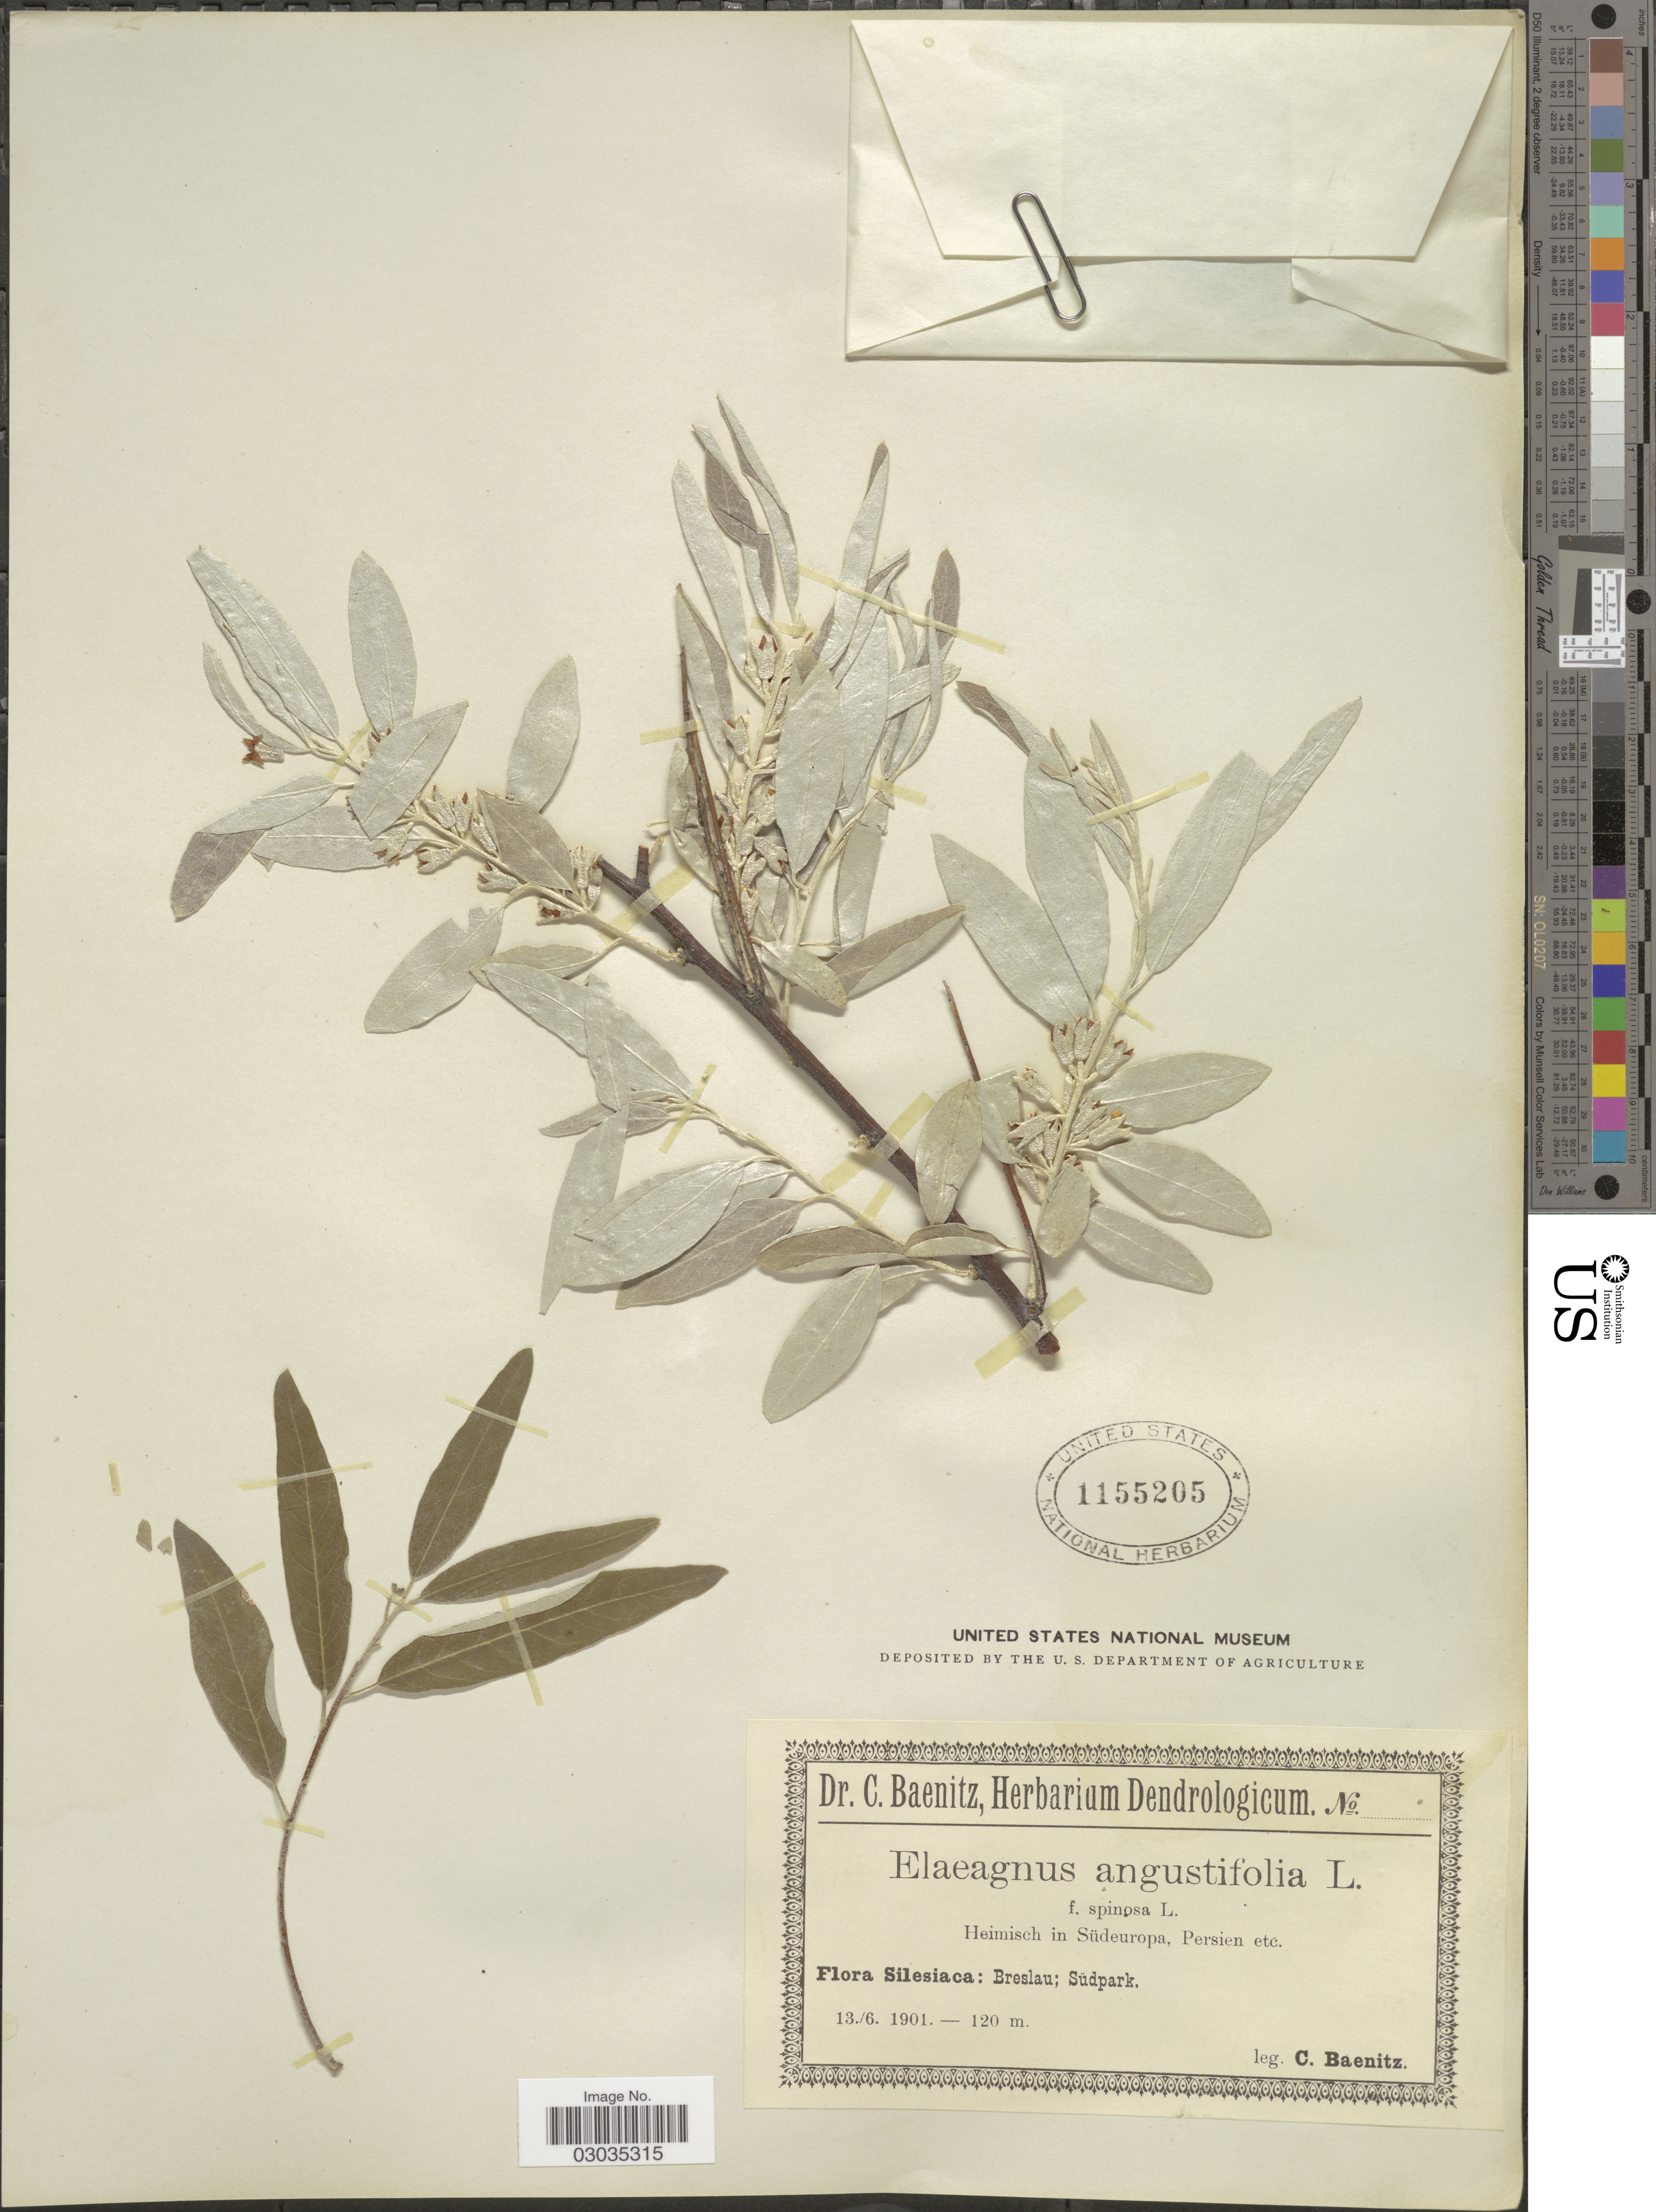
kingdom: Plantae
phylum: Tracheophyta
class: Magnoliopsida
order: Rosales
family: Elaeagnaceae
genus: Elaeagnus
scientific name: Elaeagnus angustifolia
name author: L.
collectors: C. G. Baenitz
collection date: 1901-06-13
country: Poland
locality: Silesiaca: Breslau; Südpark.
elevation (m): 120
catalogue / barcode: US 1155205